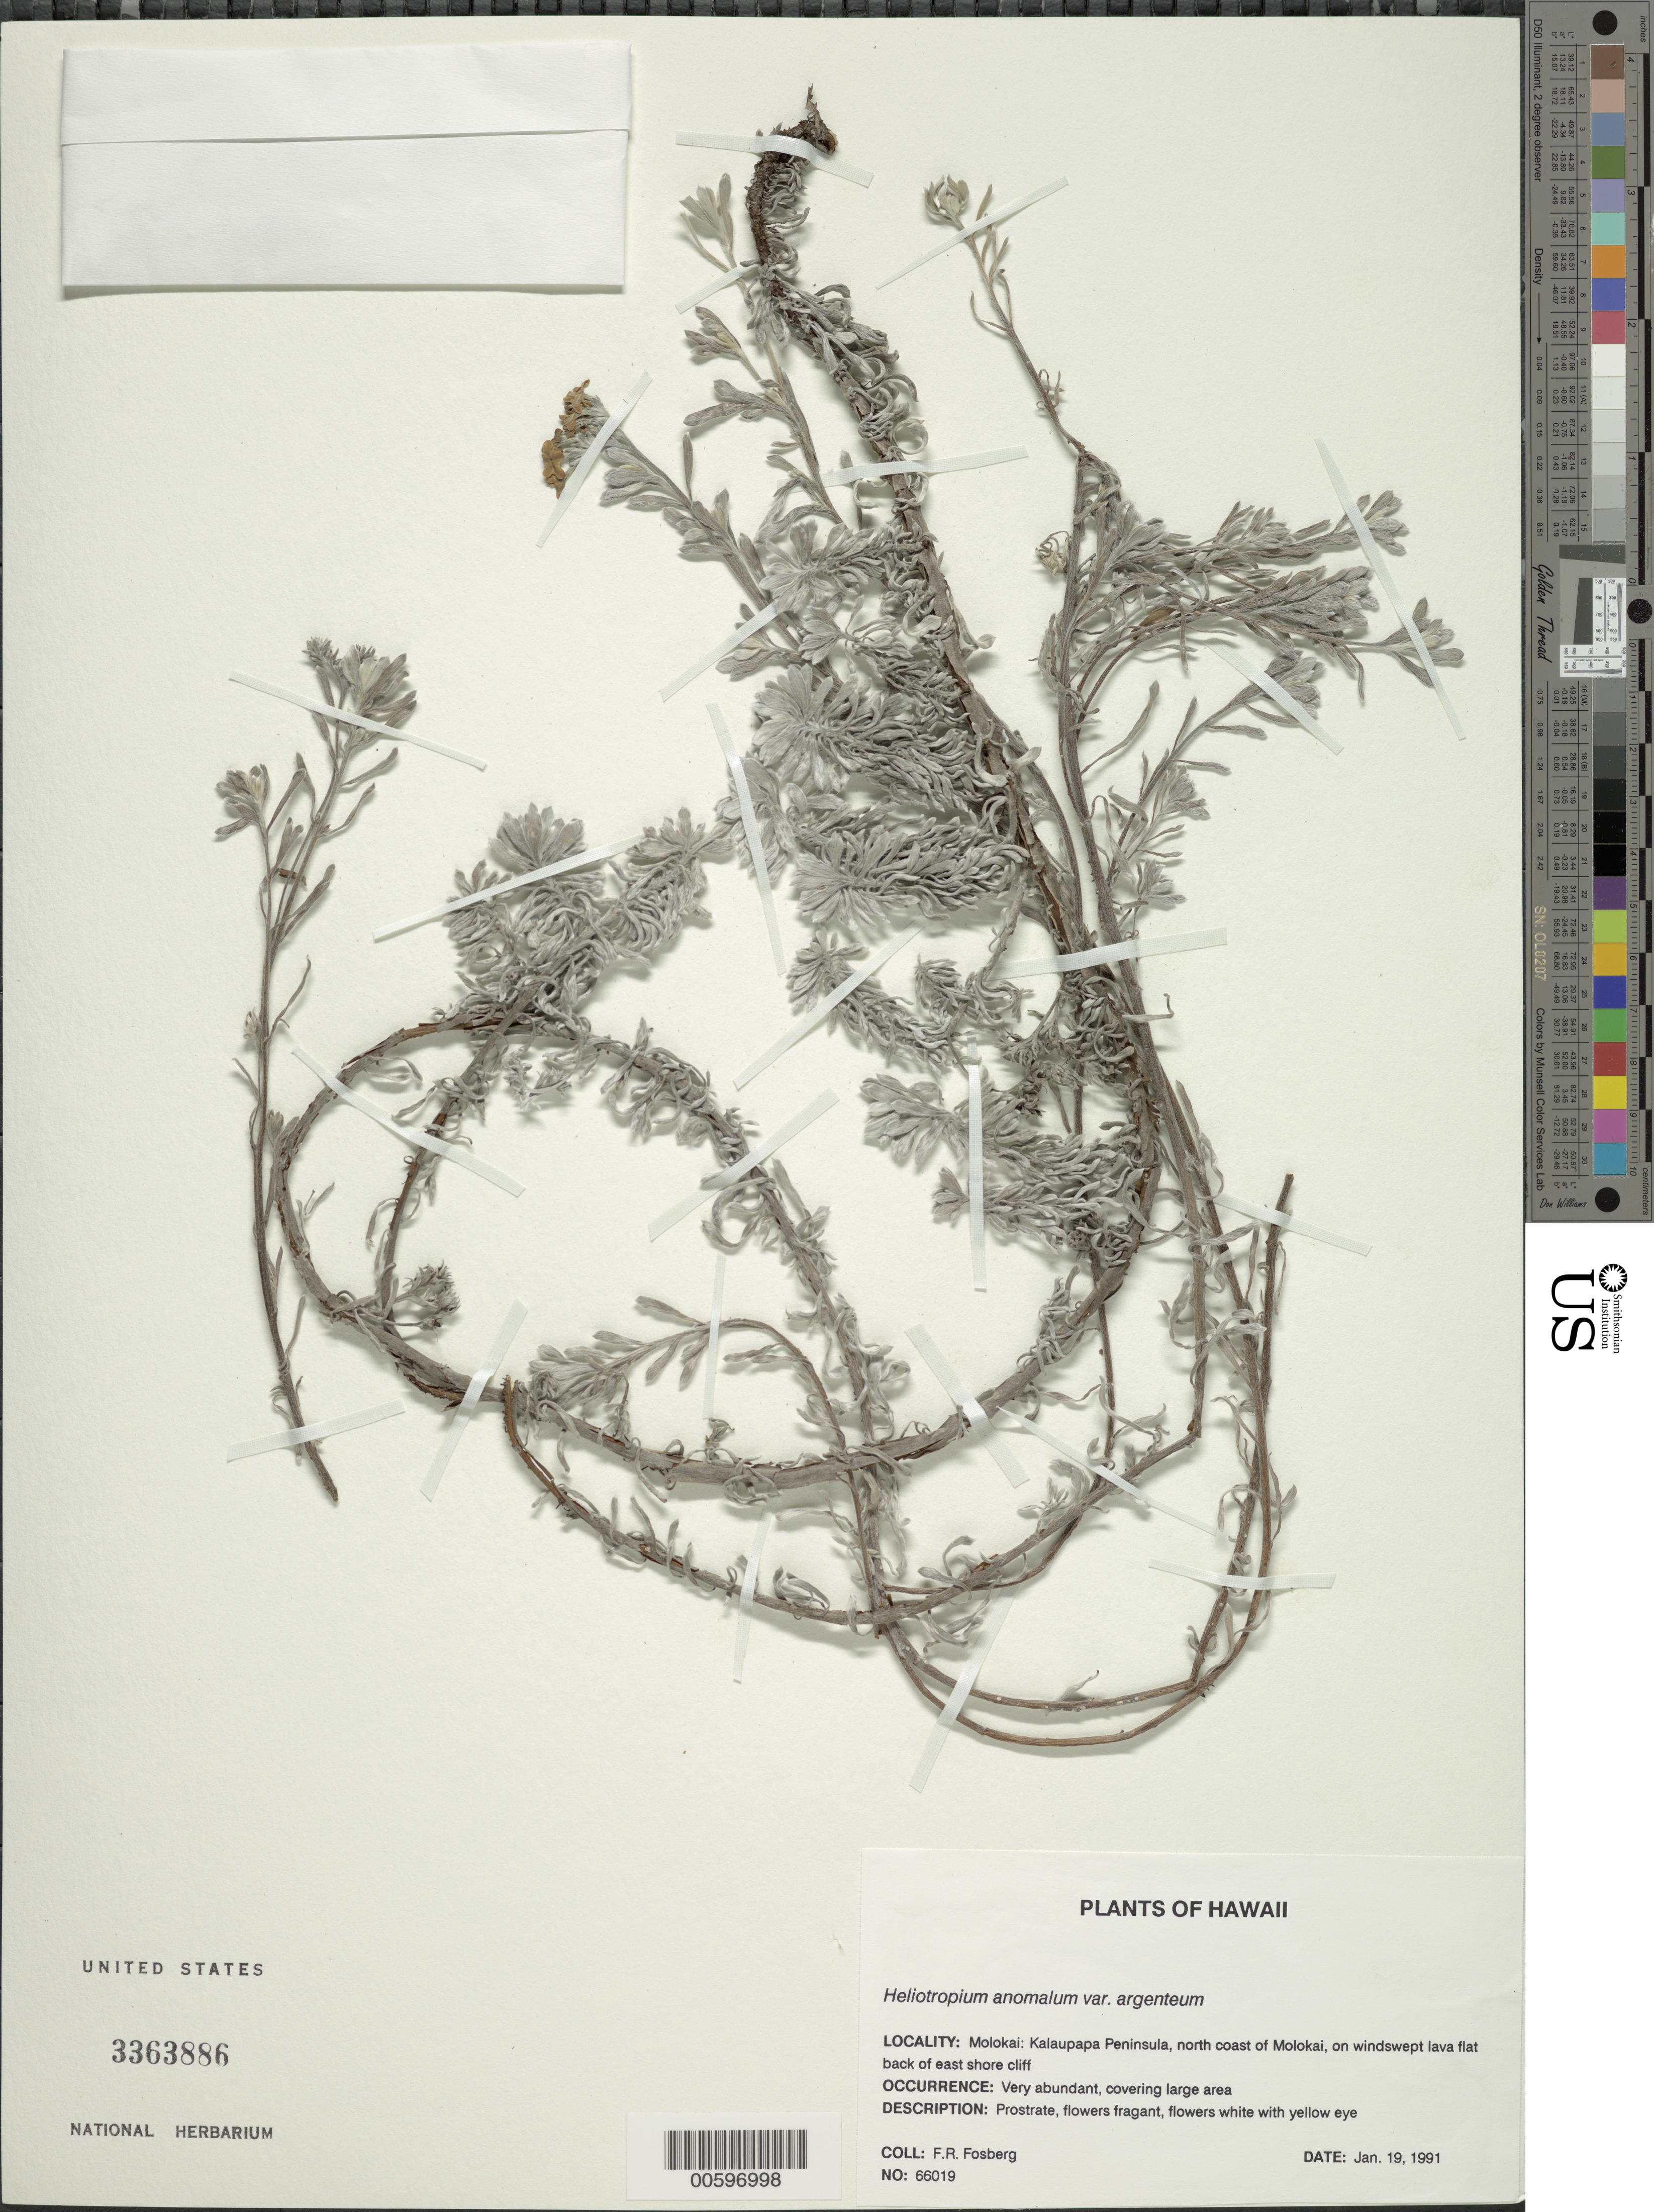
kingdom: Plantae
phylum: Tracheophyta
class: Magnoliopsida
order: Boraginales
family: Heliotropiaceae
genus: Heliotropium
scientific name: Heliotropium anomalum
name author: Hook. & Arn.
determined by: Wagner, W. L., (BOT), Smithsonian Institution - National Museum of Natural History (UNITED STATES)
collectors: F. R. Fosberg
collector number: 66019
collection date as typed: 19 Jan 1991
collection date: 1991-01-19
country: United States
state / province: Hawaii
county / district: Maui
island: Moloka'i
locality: Kalaupapa Peninsula, N coast of Molokai, E shore cliff.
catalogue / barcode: US 3363886